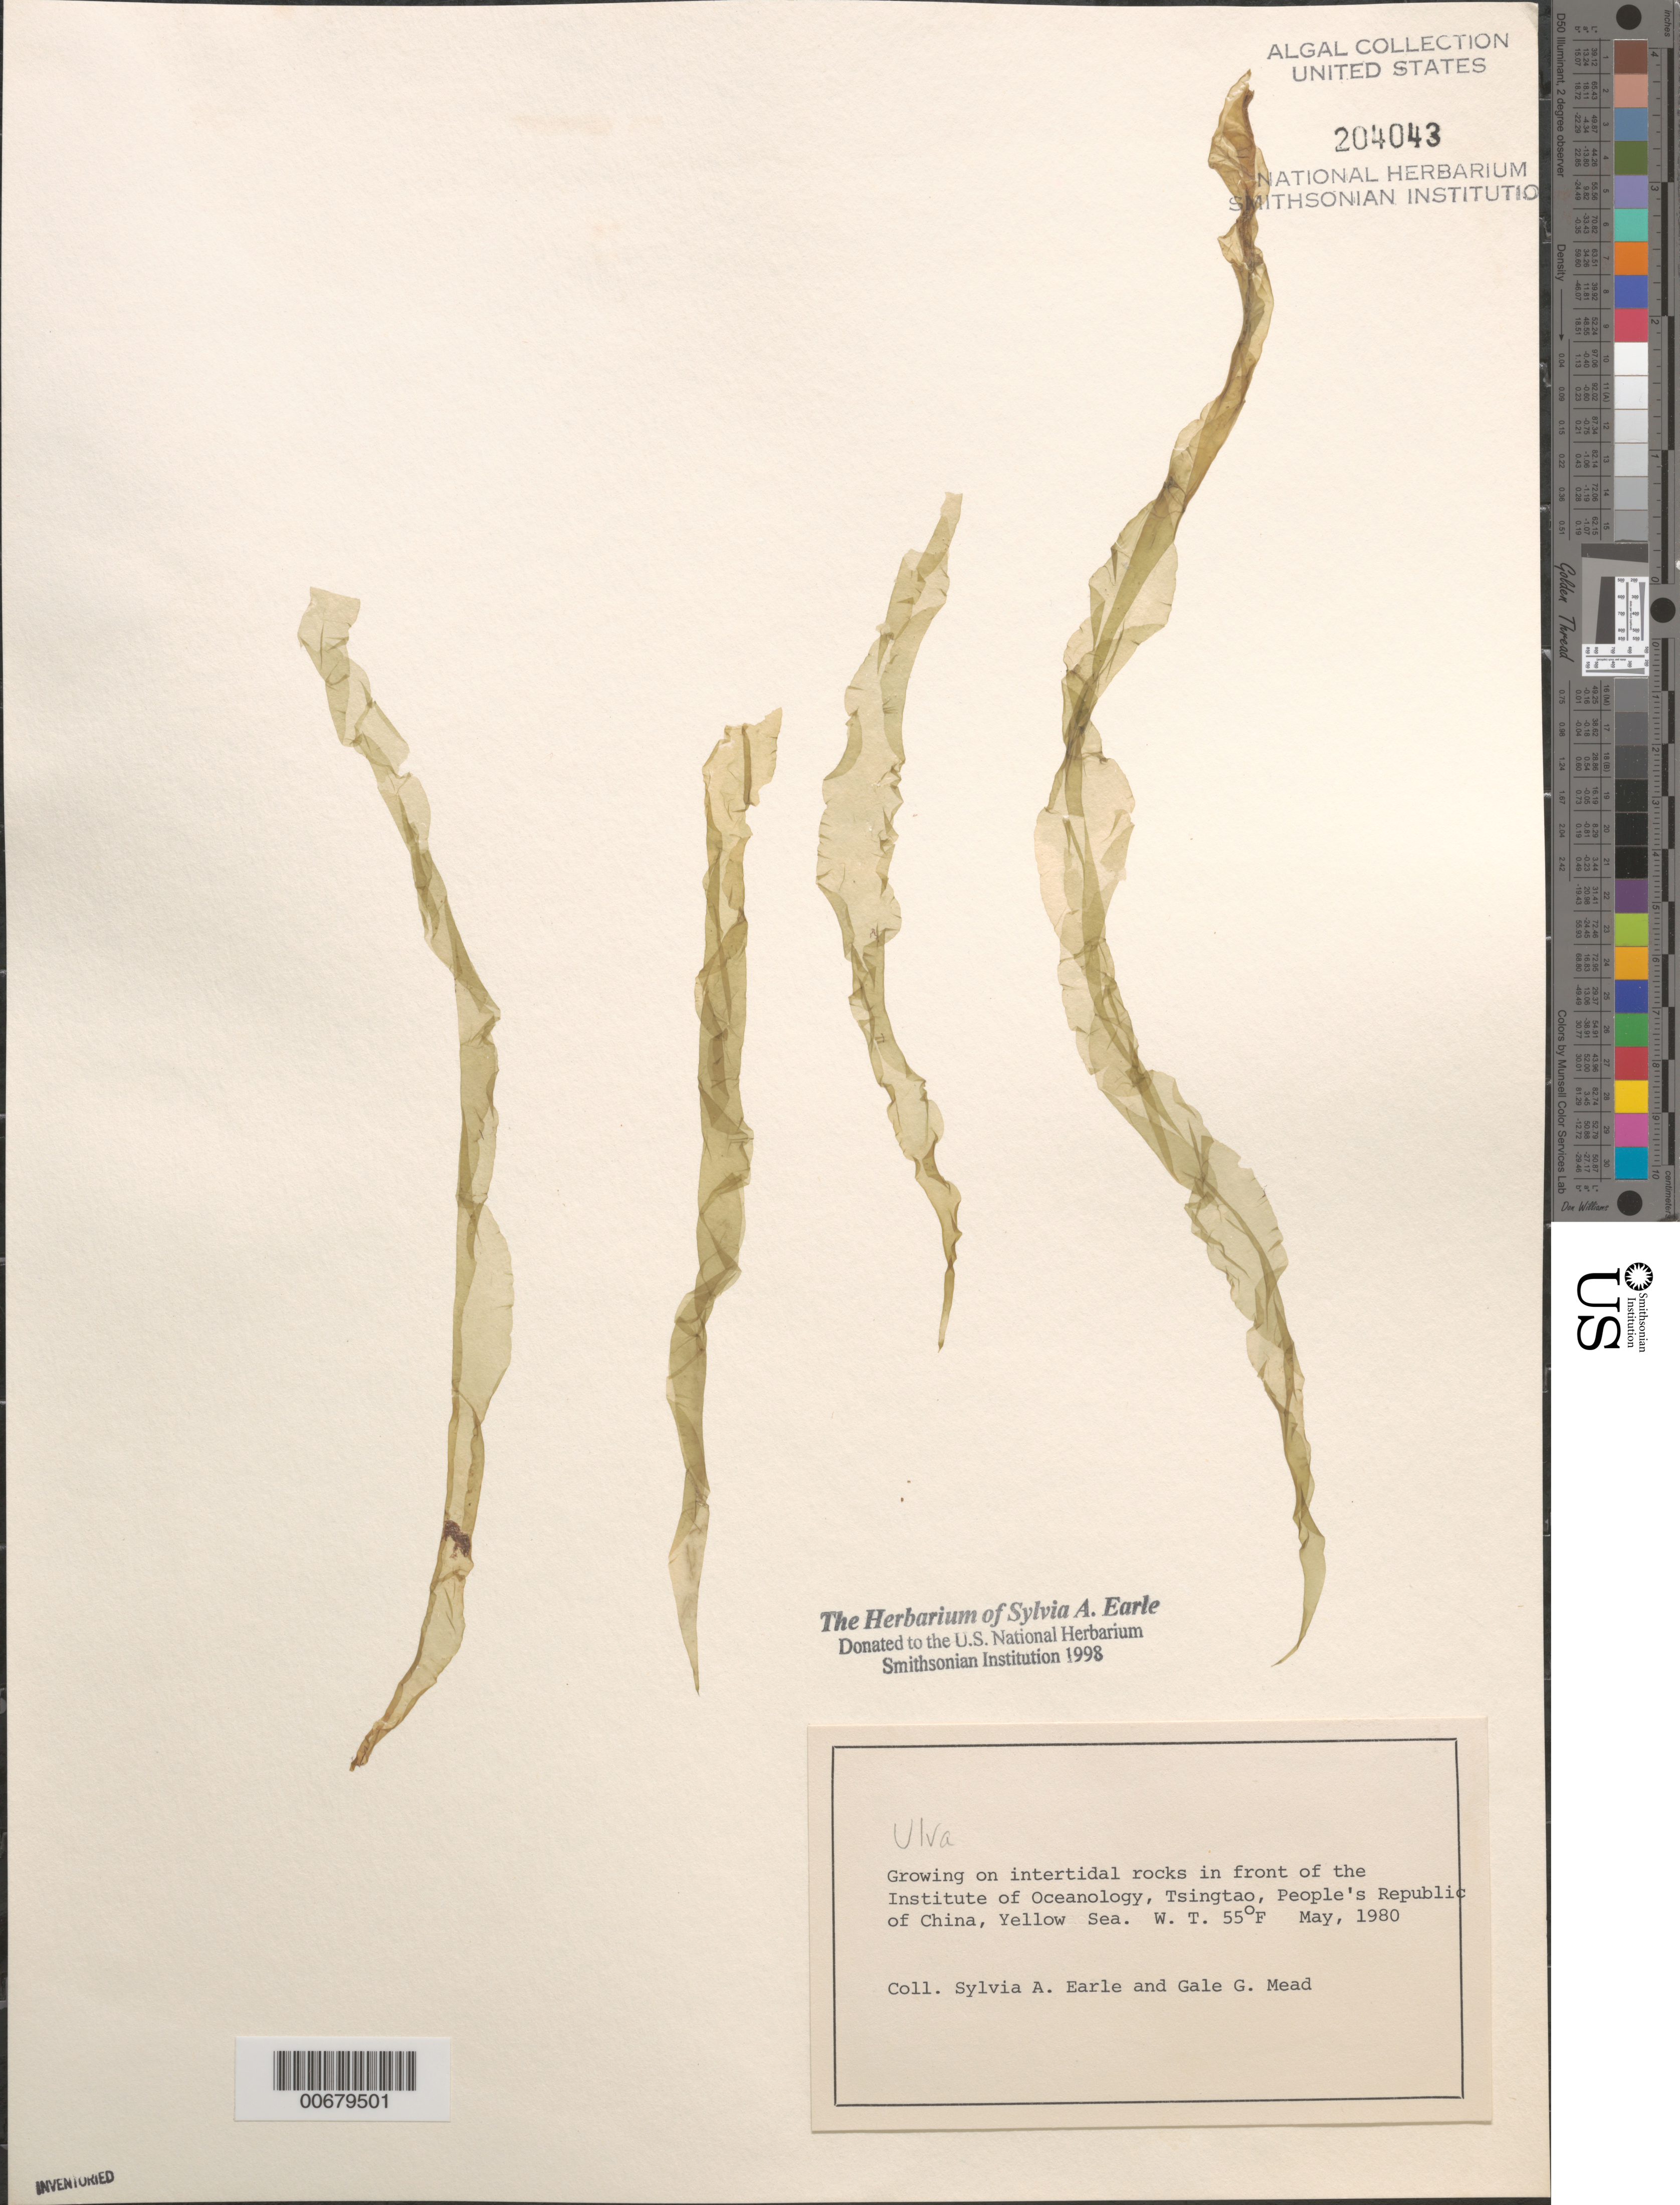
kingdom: Plantae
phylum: Chlorophyta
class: Ulvophyceae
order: Ulvales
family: Ulvaceae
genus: Ulva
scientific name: Ulva sp.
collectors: S. A. Earle & G. Mead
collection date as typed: May 1980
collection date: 1980-05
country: China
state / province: Shandong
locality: Qingdau (Tsingtao), Institute of Oceanology beach, Yellow Sea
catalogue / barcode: US 204043